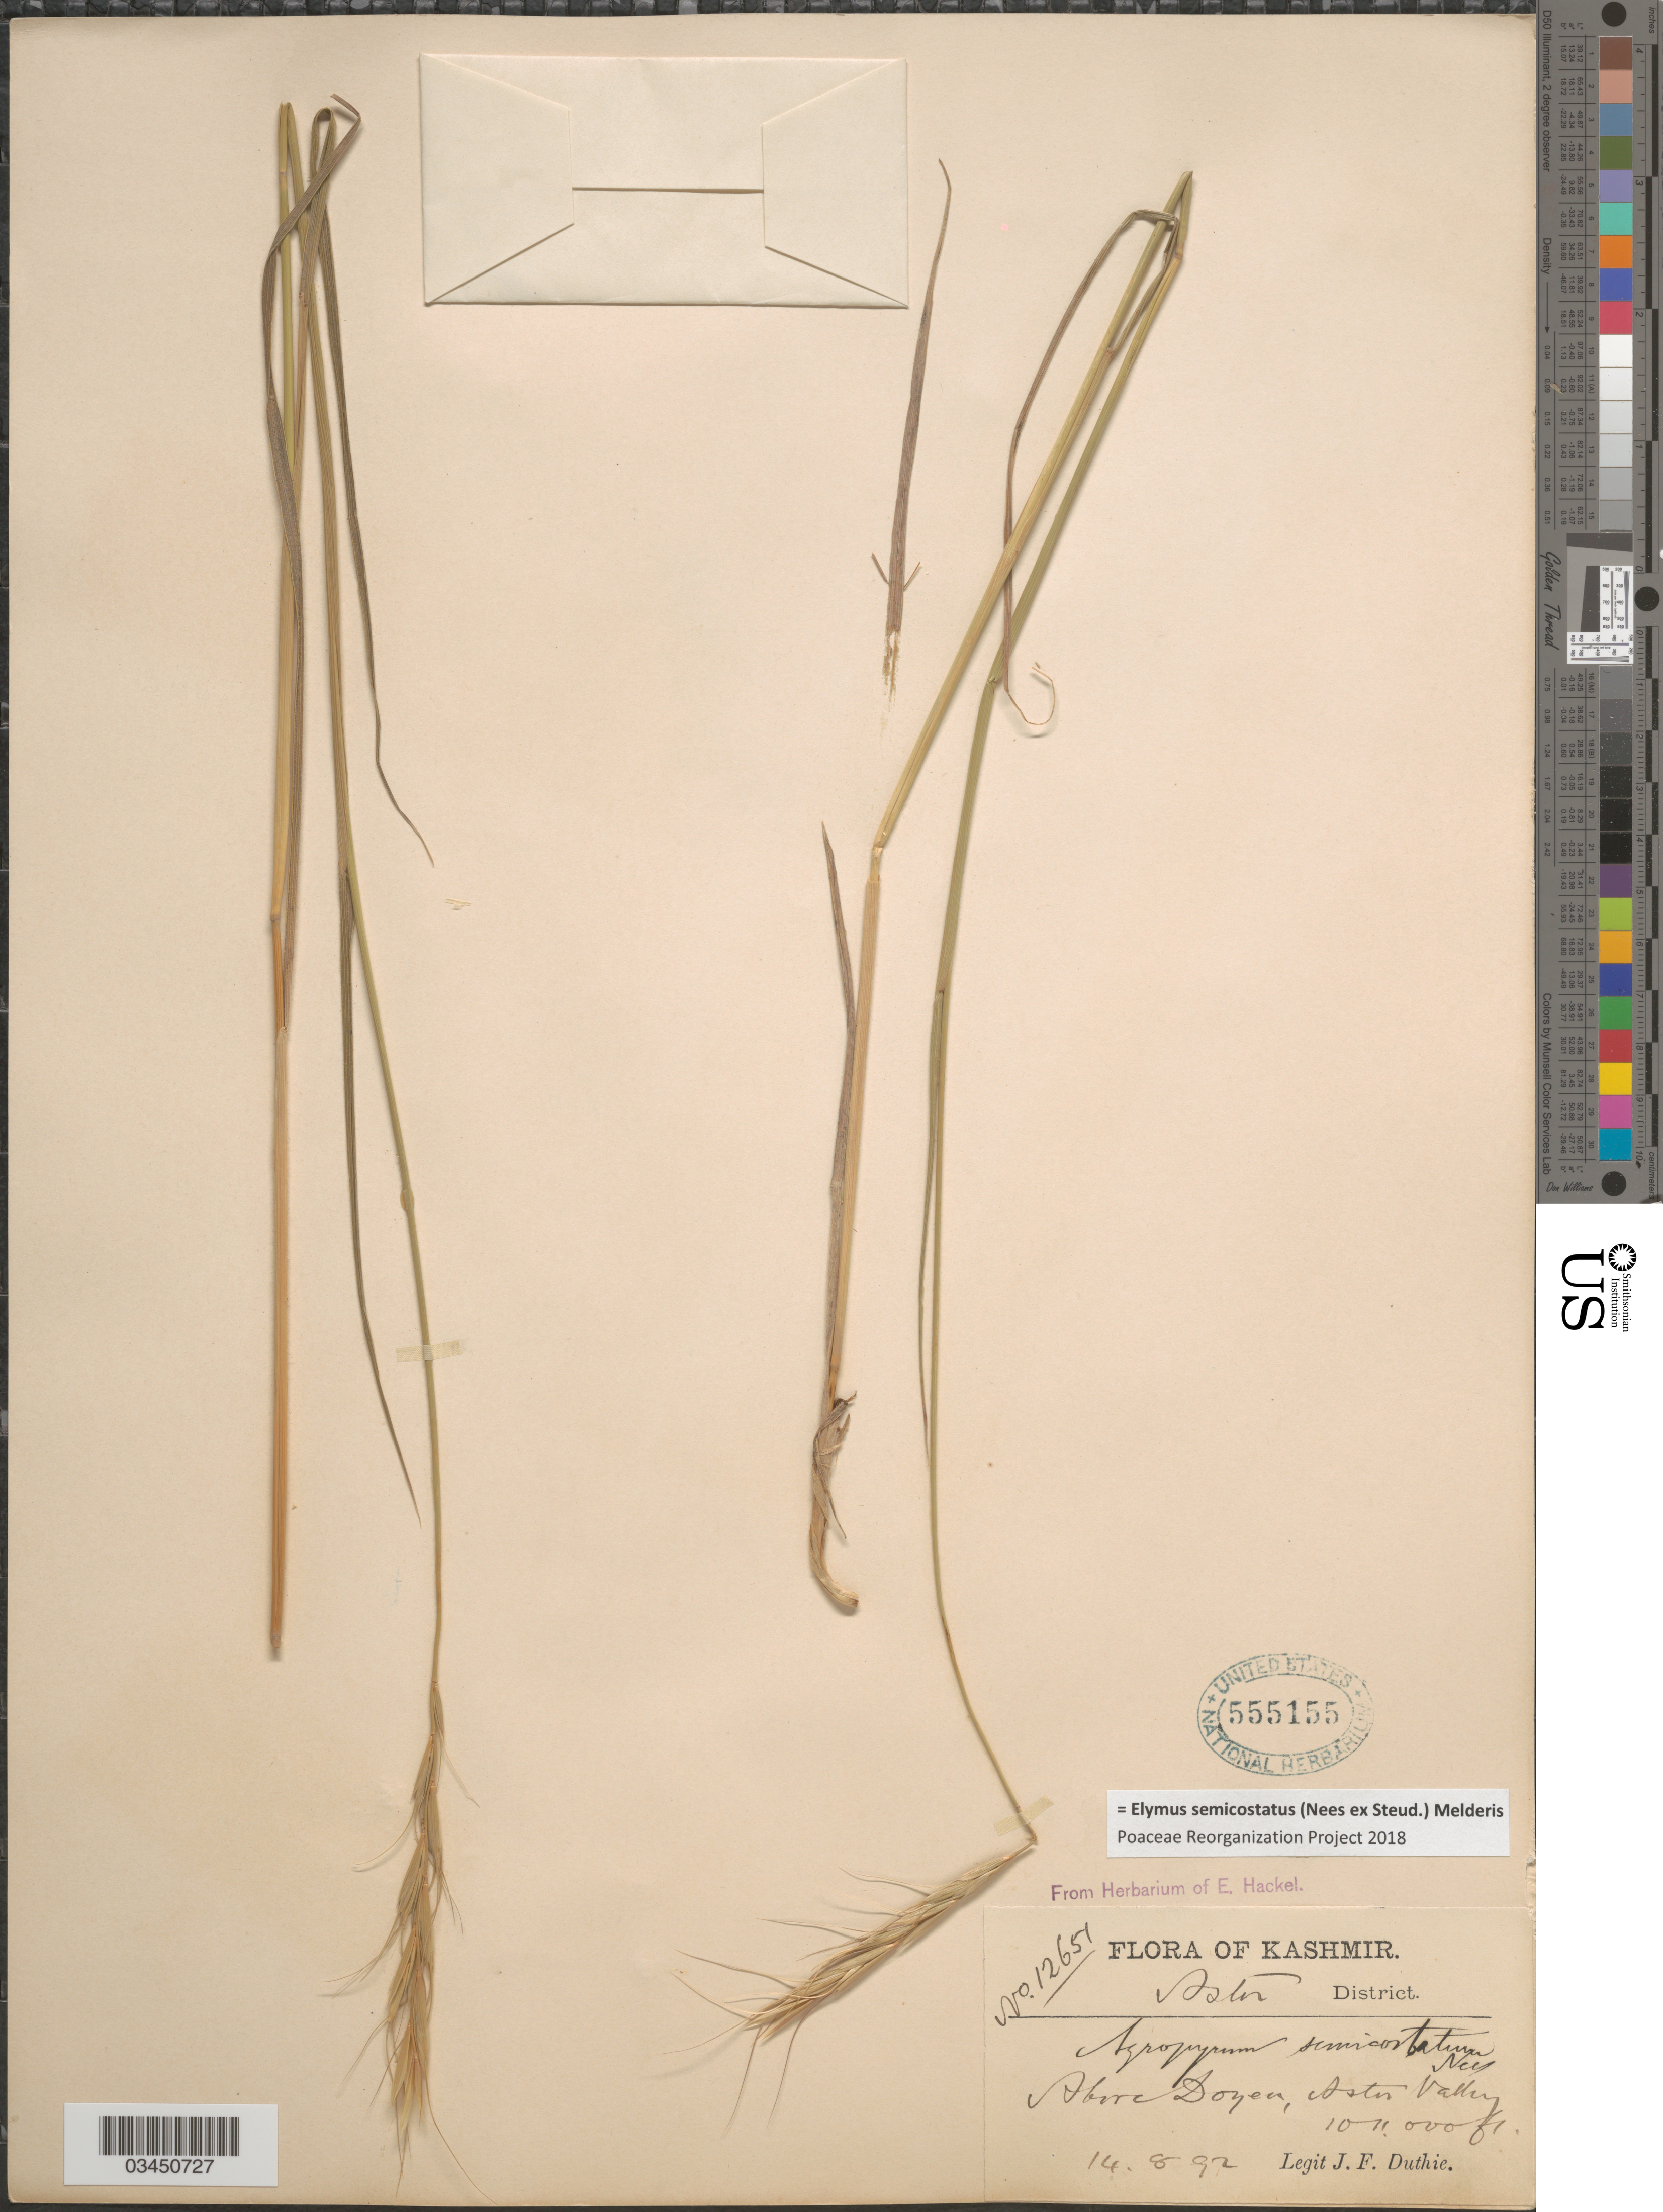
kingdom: Plantae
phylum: Tracheophyta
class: Liliopsida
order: Poales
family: Poaceae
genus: Elymus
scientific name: Elymus semicostatus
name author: (Nees ex Steud.) Melderis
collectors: J. F. Duthie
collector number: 12651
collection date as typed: Transcribed d/m/y: 14/8/92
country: India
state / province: Jammu and Kashmir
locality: Kashmir. Astur District. Above Doyen, Aster Valley.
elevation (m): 3048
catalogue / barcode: US 555155